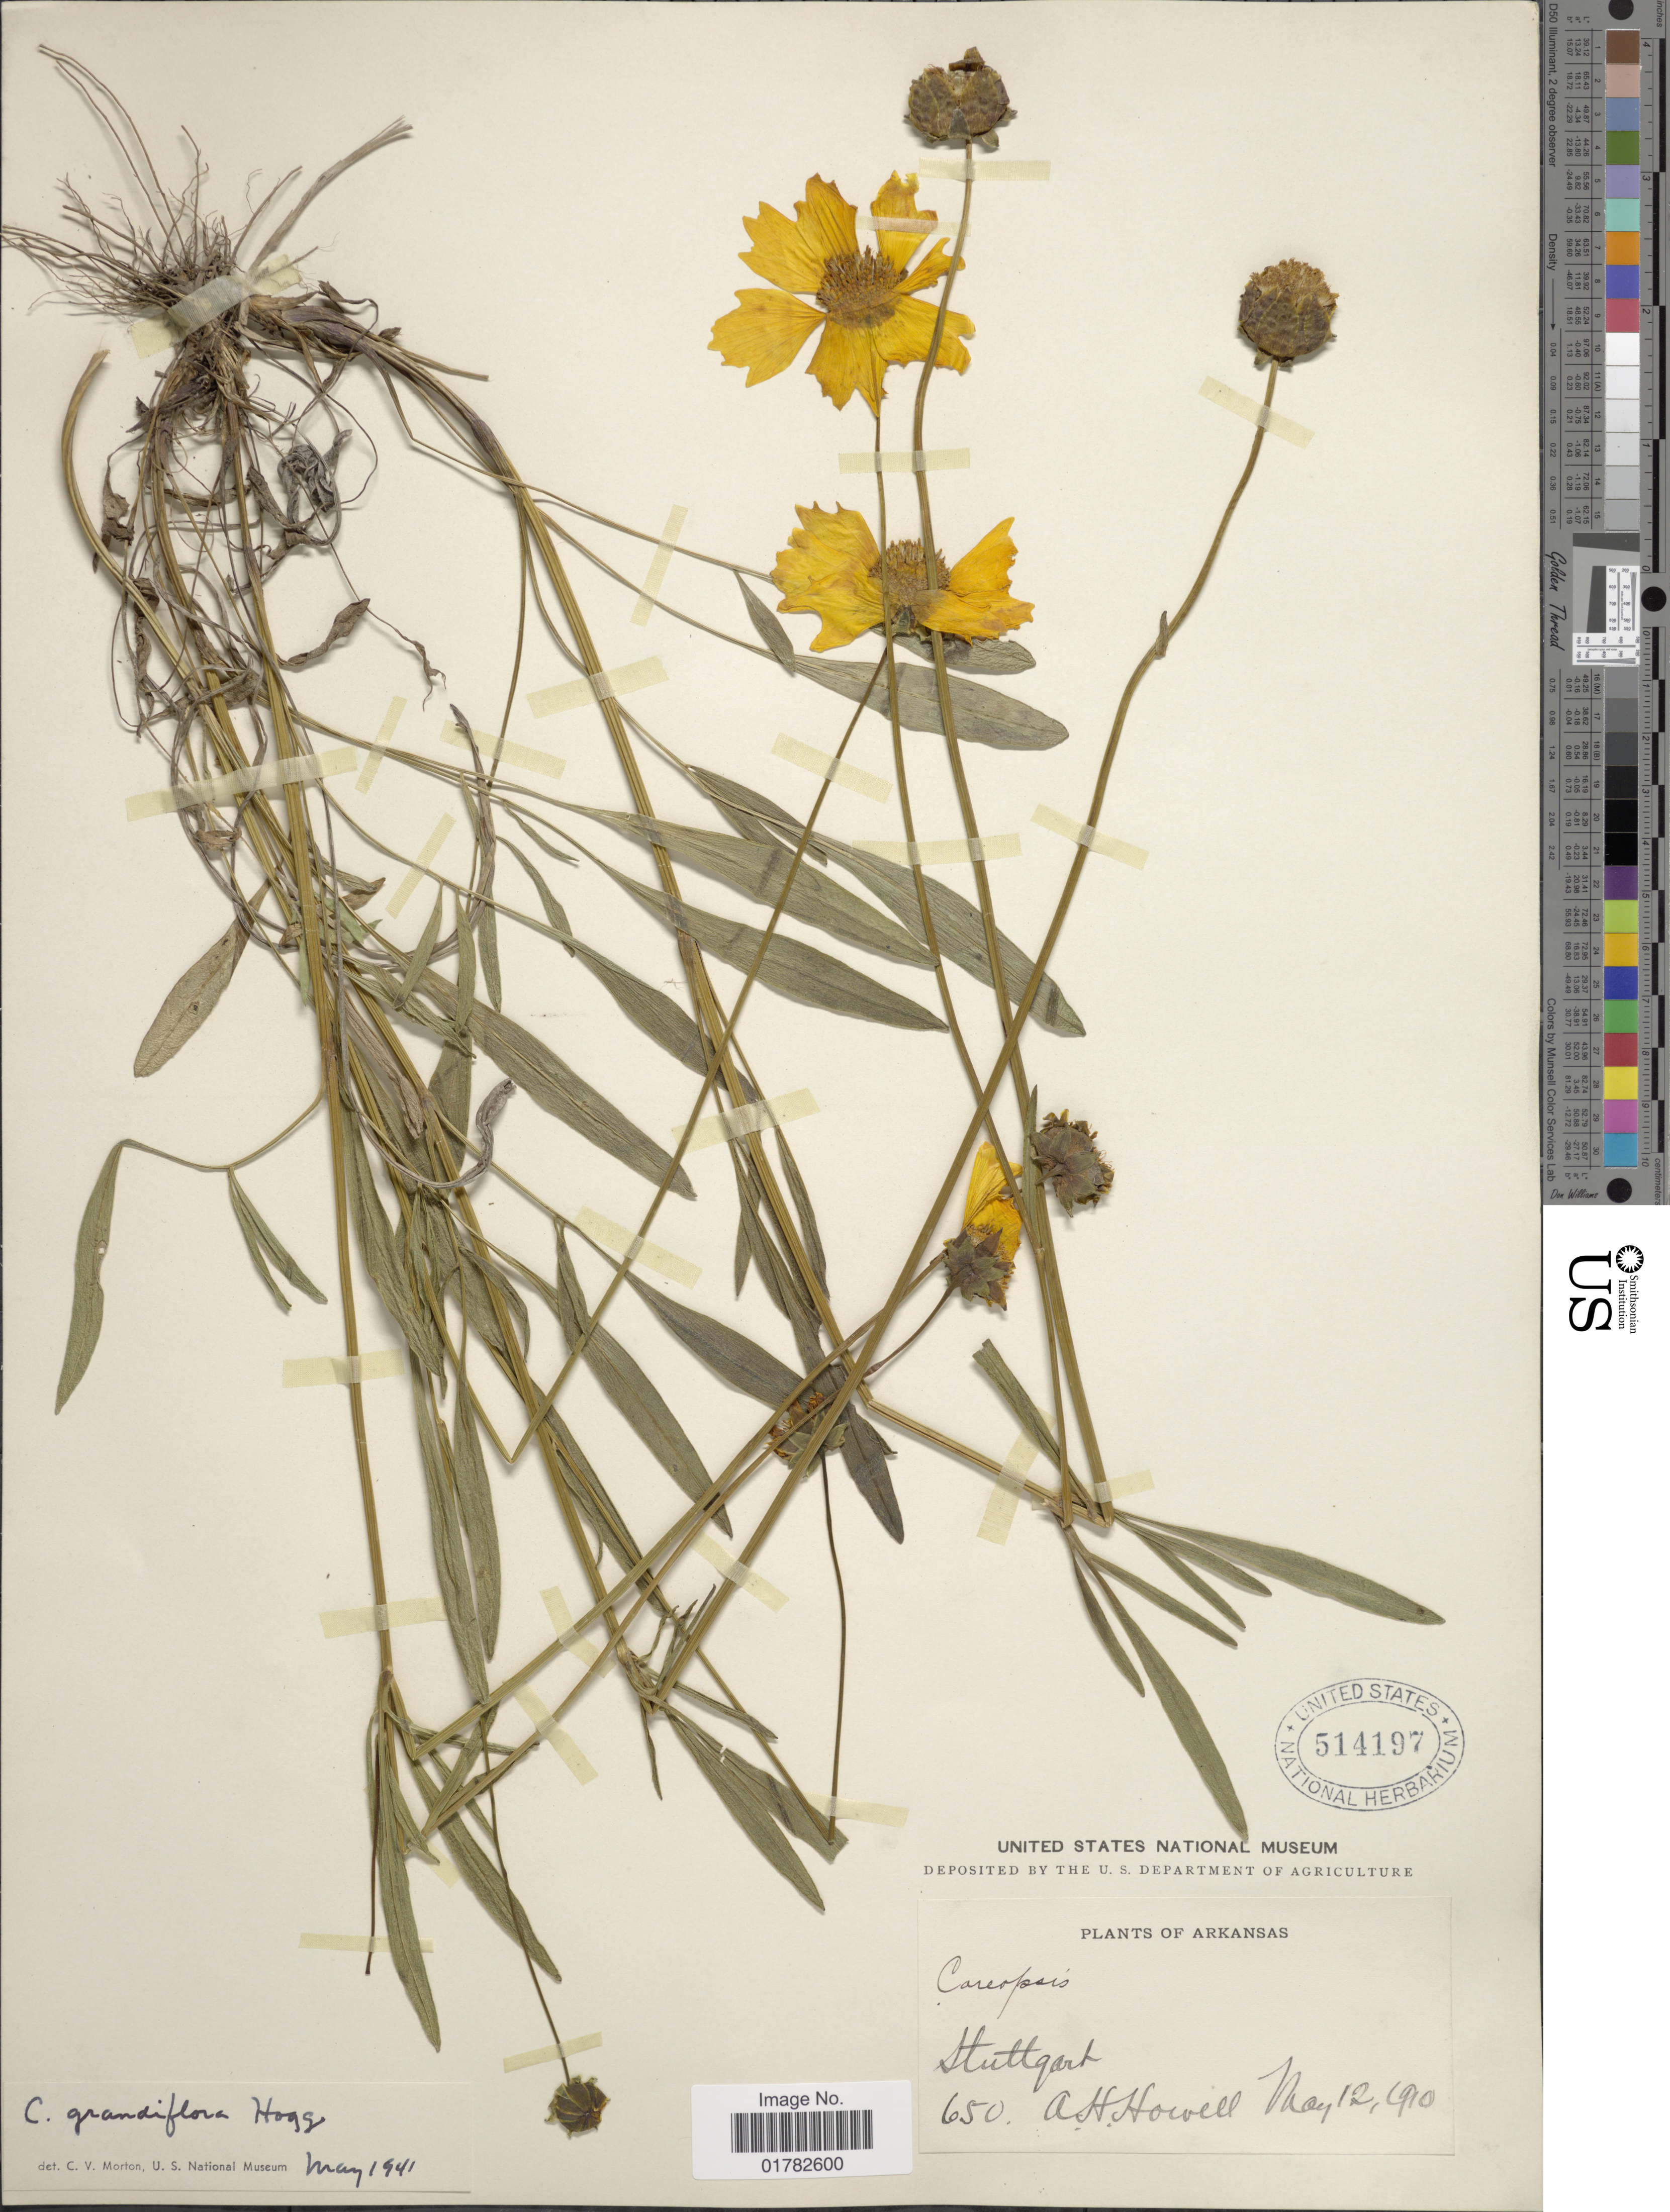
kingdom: Plantae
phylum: Tracheophyta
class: Magnoliopsida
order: Asterales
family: Asteraceae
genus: Coreopsis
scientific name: Coreopsis grandiflora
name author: Nutt.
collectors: A. Howell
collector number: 650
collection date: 1910-05-12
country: United States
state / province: Arkansas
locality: Stuttgart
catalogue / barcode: US 514197